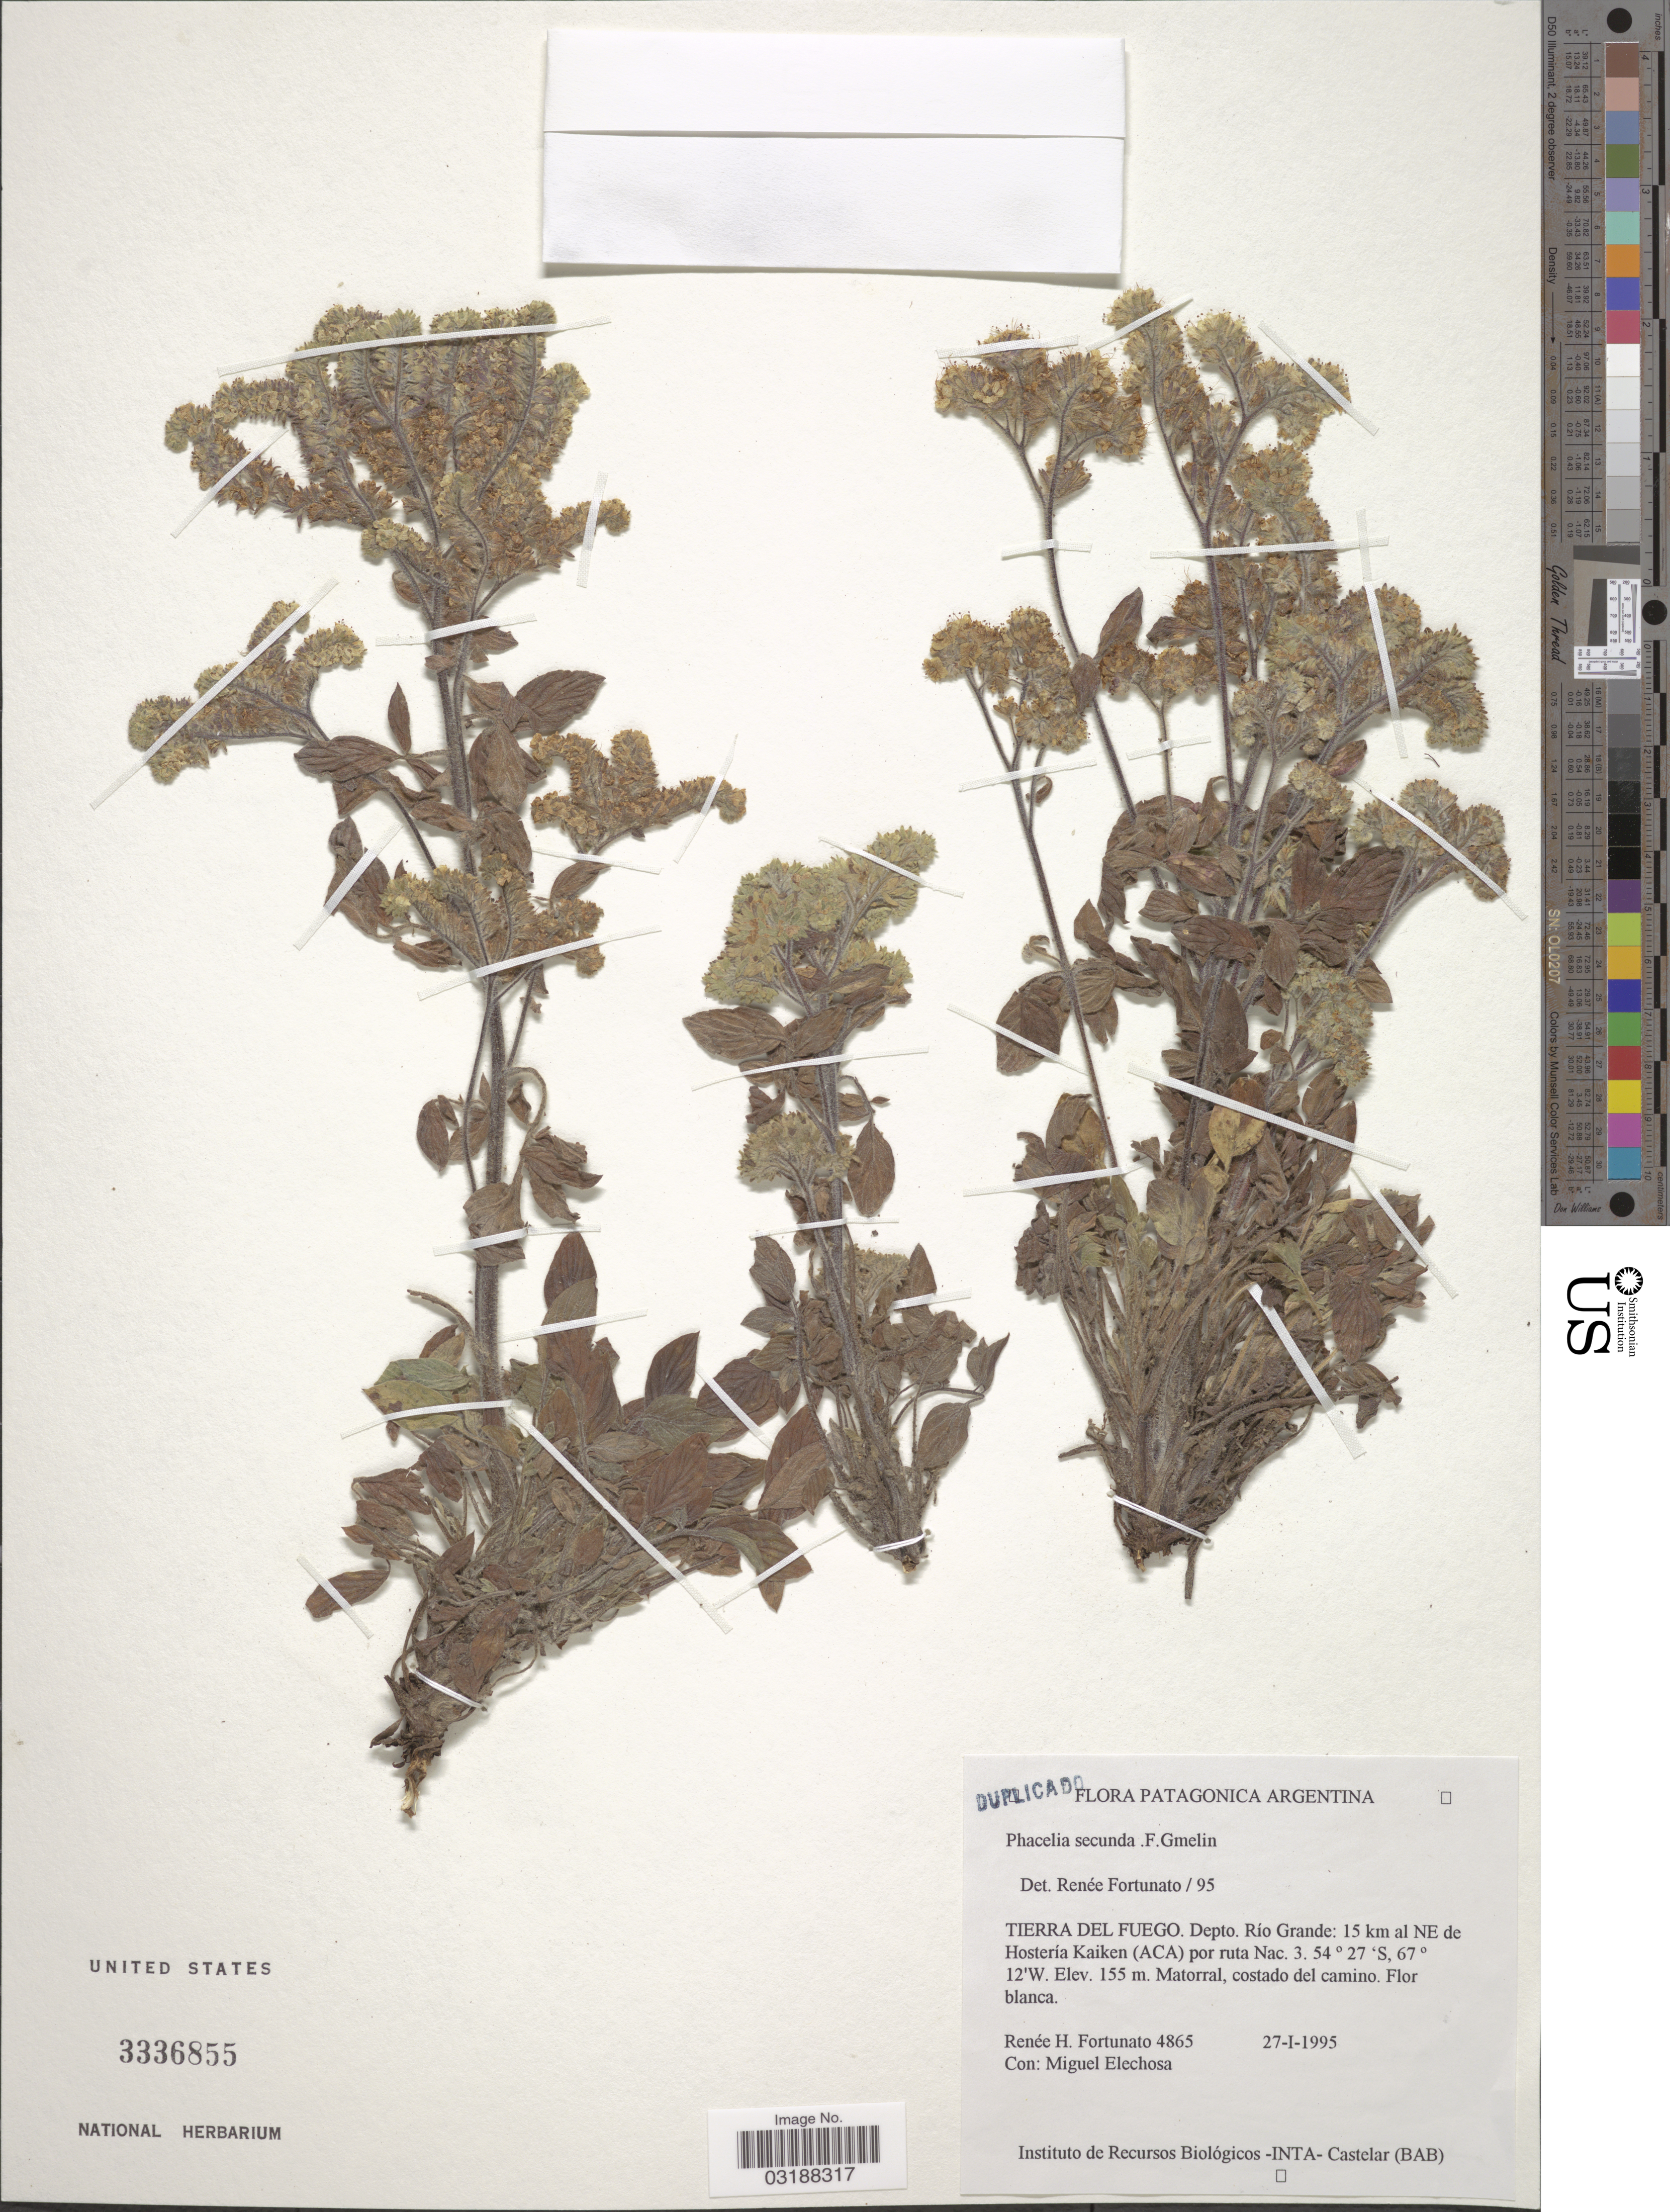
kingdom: Plantae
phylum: Tracheophyta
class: Magnoliopsida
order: Boraginales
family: Hydrophyllaceae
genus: Phacelia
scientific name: Phacelia secunda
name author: J.F. Gmel.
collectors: R. H. Fortunato & M. Elechosa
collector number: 4865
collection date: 1995-01-27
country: Argentina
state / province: Tierra del Fuego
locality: Depto. Río Grande: 15 km al NE de Hostería Kaiken (ACA) por ruta Nac. 3.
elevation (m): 155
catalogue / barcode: US 3336855